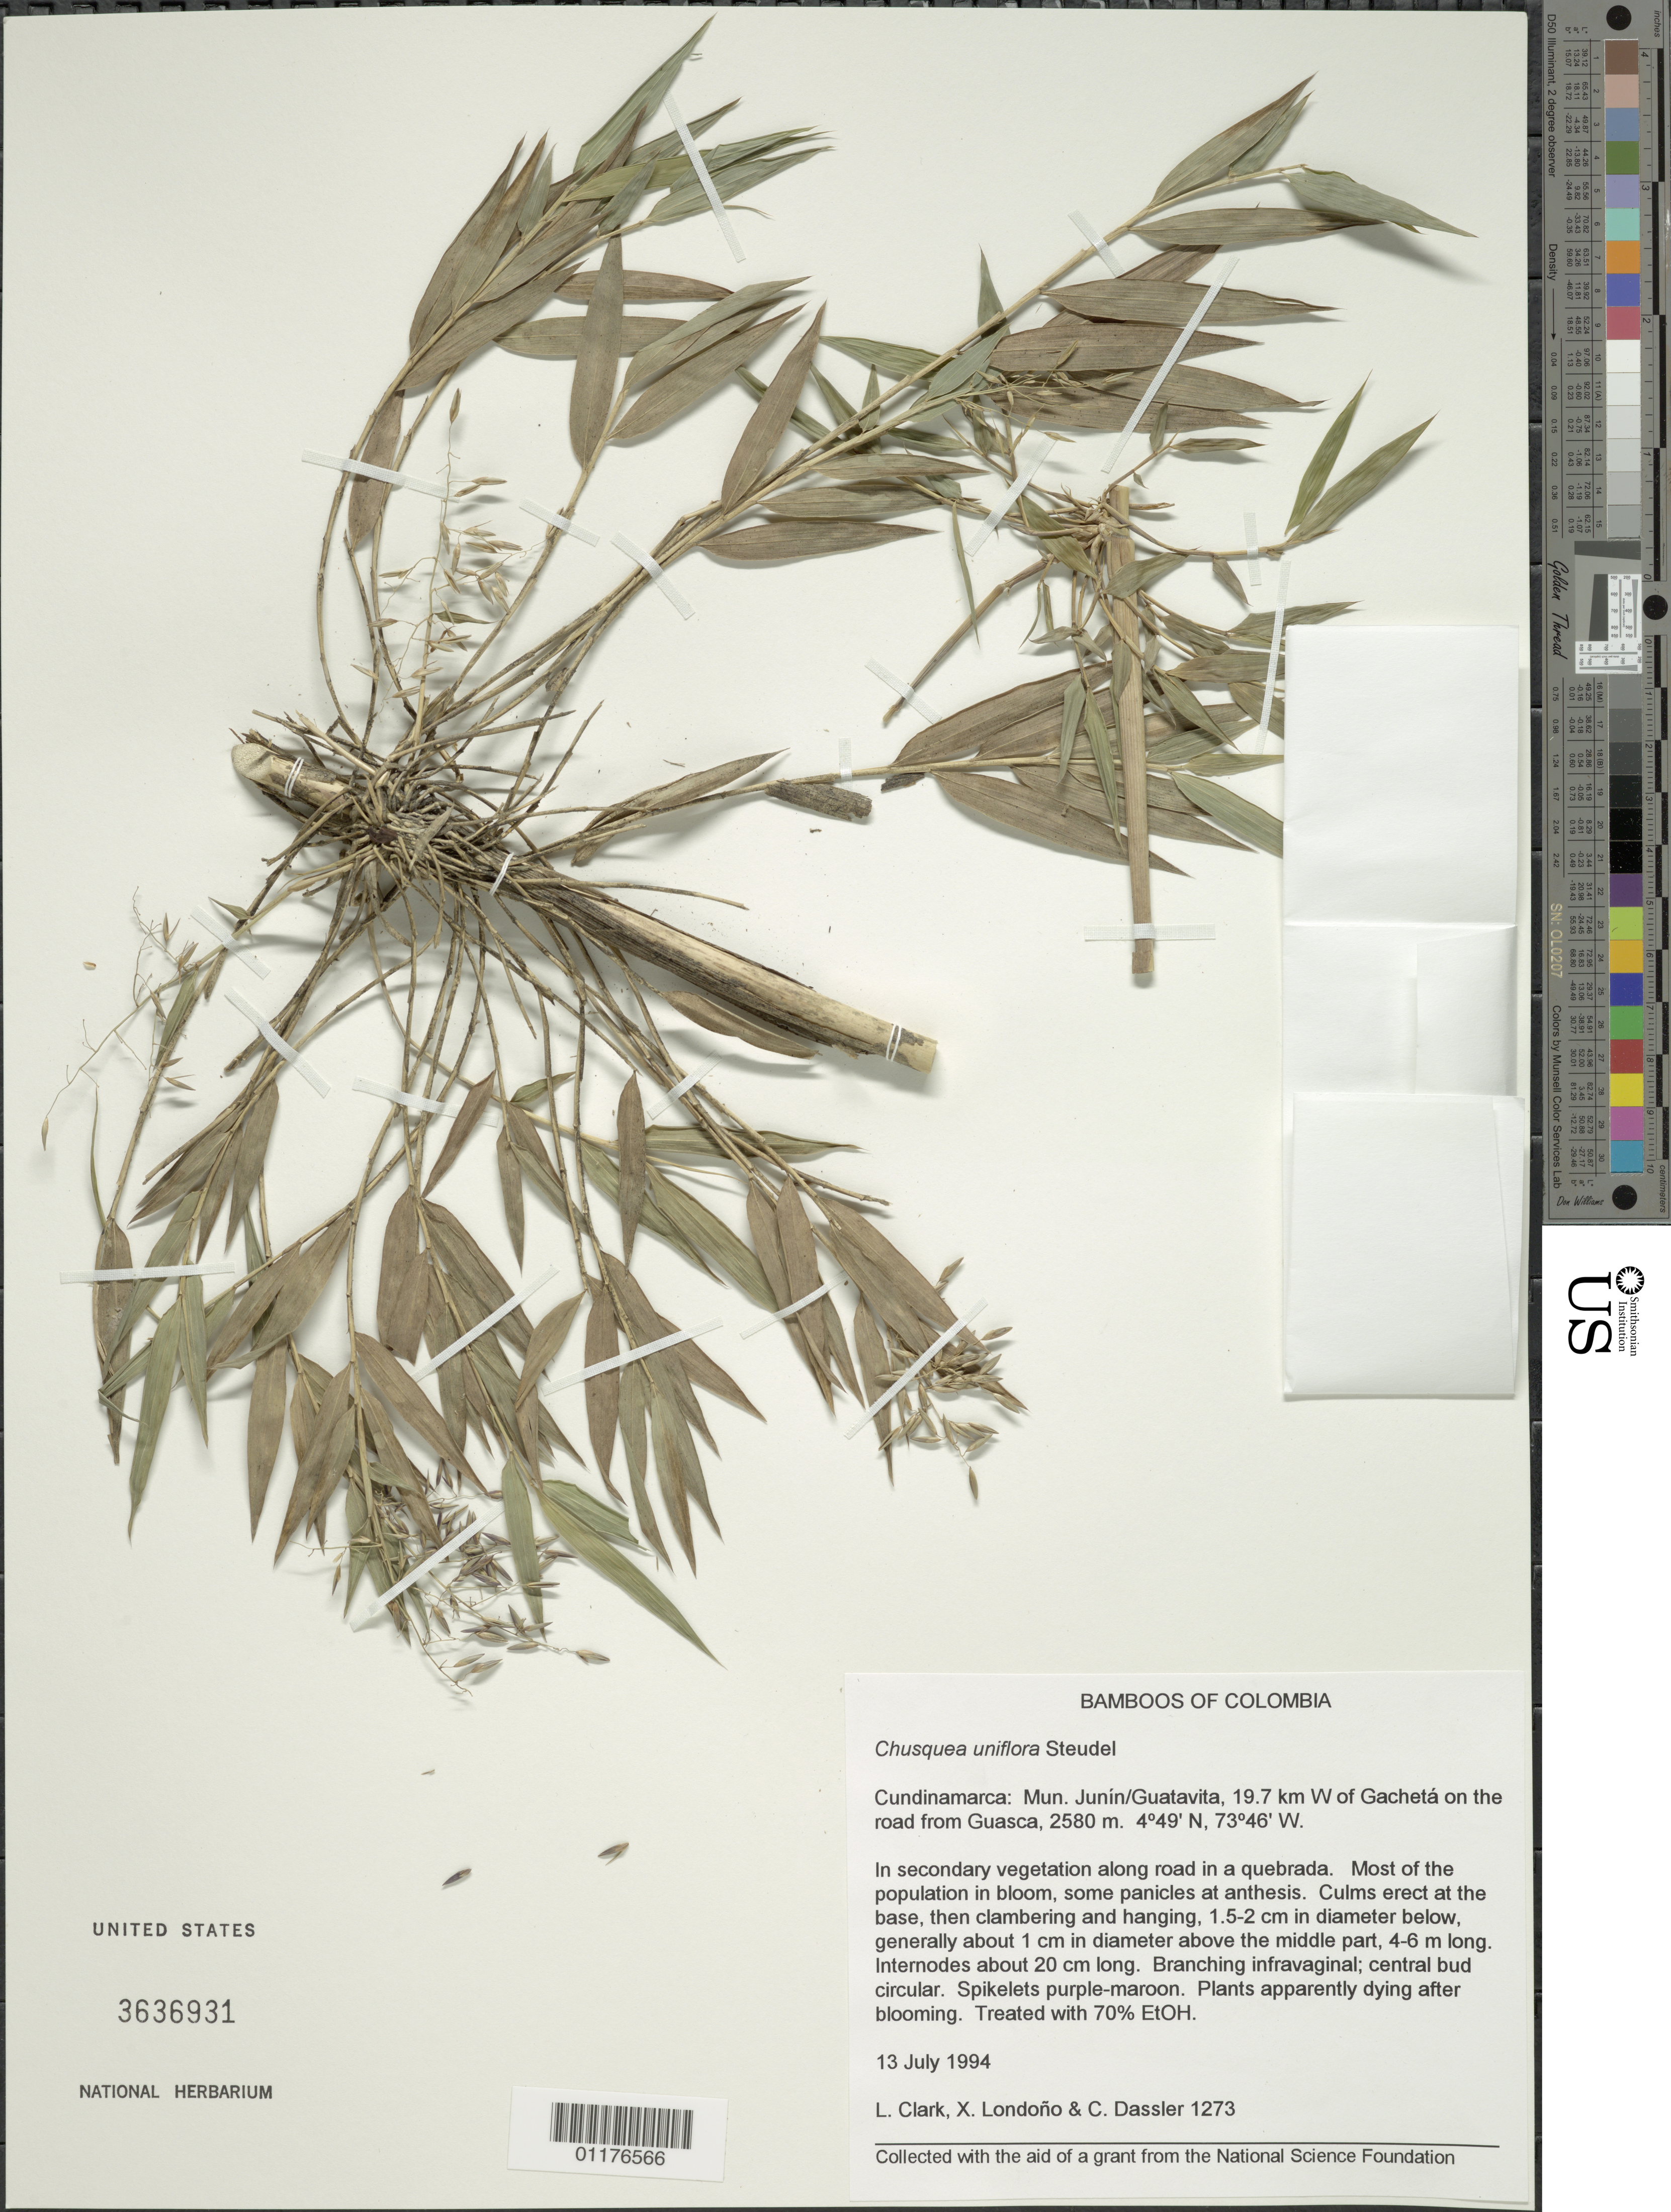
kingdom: Plantae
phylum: Tracheophyta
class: Liliopsida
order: Poales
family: Poaceae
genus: Chusquea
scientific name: Chusquea uniflora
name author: Steud.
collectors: L. G. Clark, X. Londoño & C. Dassler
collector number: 1273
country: Colombia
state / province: Cundinamarca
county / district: Junin/Guatavita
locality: W of Gacheta on the road from Guasca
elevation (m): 2580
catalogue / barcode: US 3636931